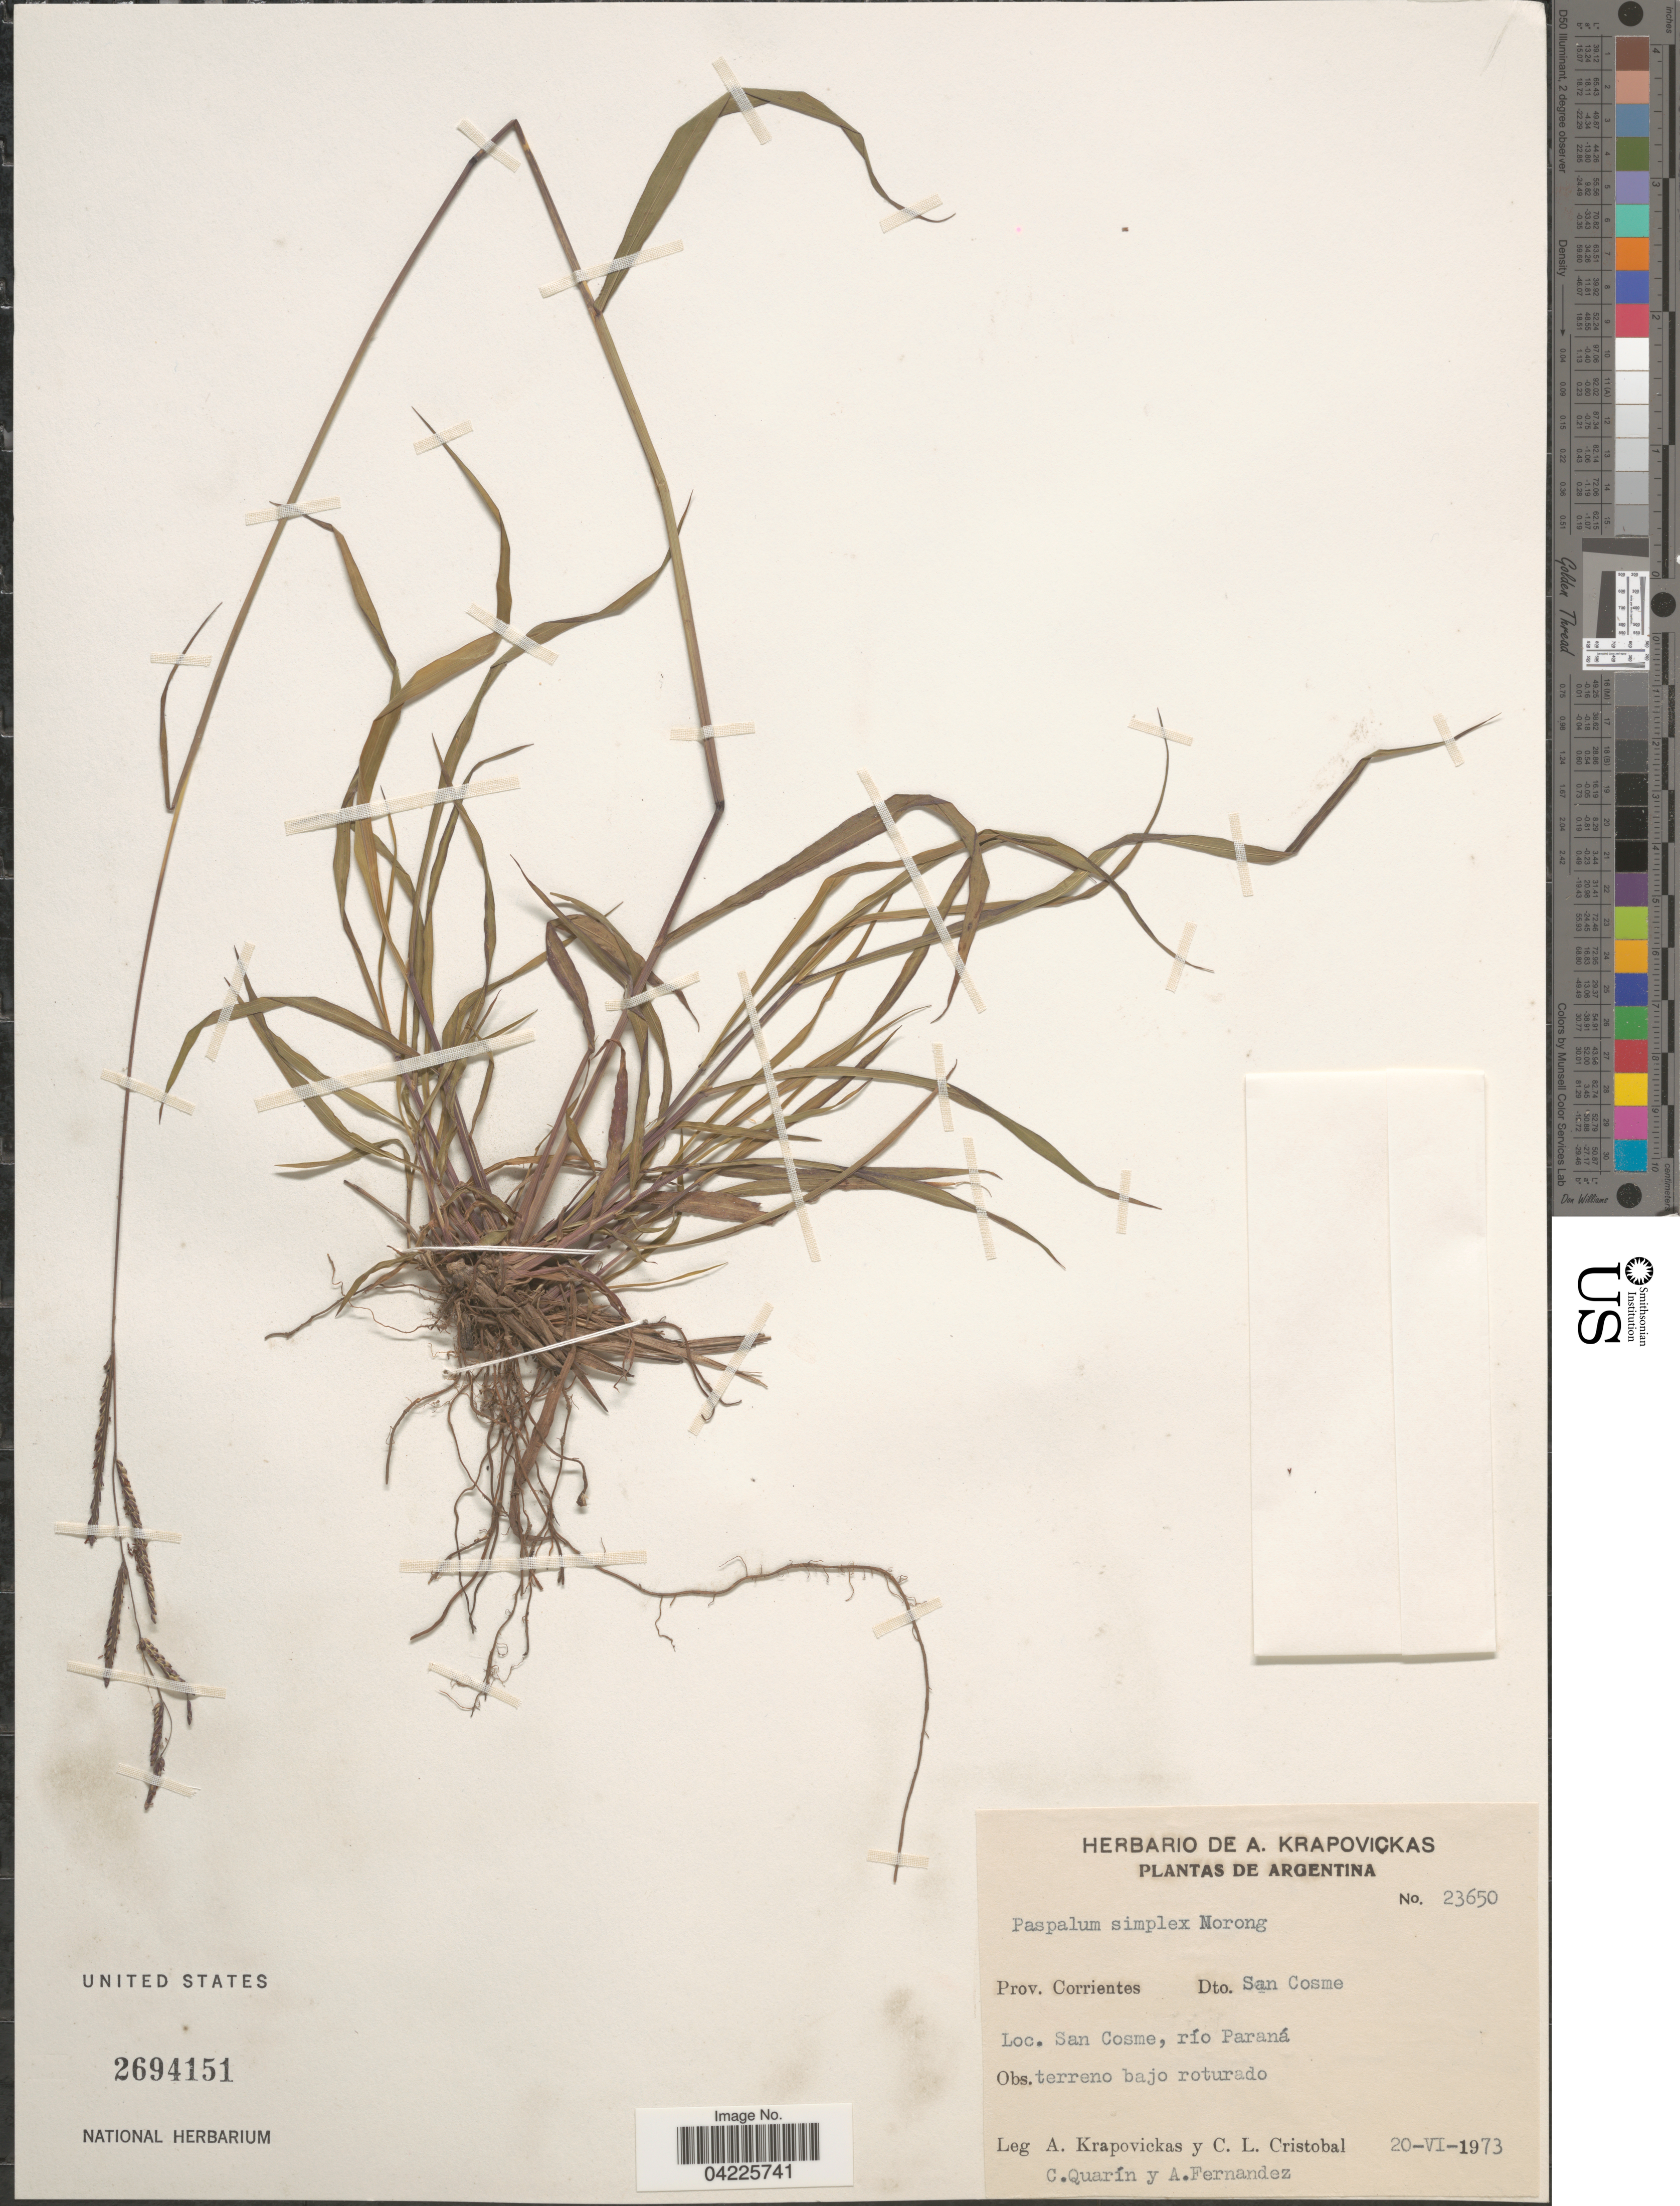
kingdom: Plantae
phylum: Tracheophyta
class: Liliopsida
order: Poales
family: Poaceae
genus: Paspalum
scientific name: Paspalum simplex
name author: Morong in Morong & Britton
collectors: A. Krapovickas, C. Cristobal, C. Quarín & A. Fernandez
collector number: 23650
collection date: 1973-06-20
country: Argentina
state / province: Corrientes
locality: Dto. San Cosme. San Cosme, río Paraná.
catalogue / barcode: US 2694151